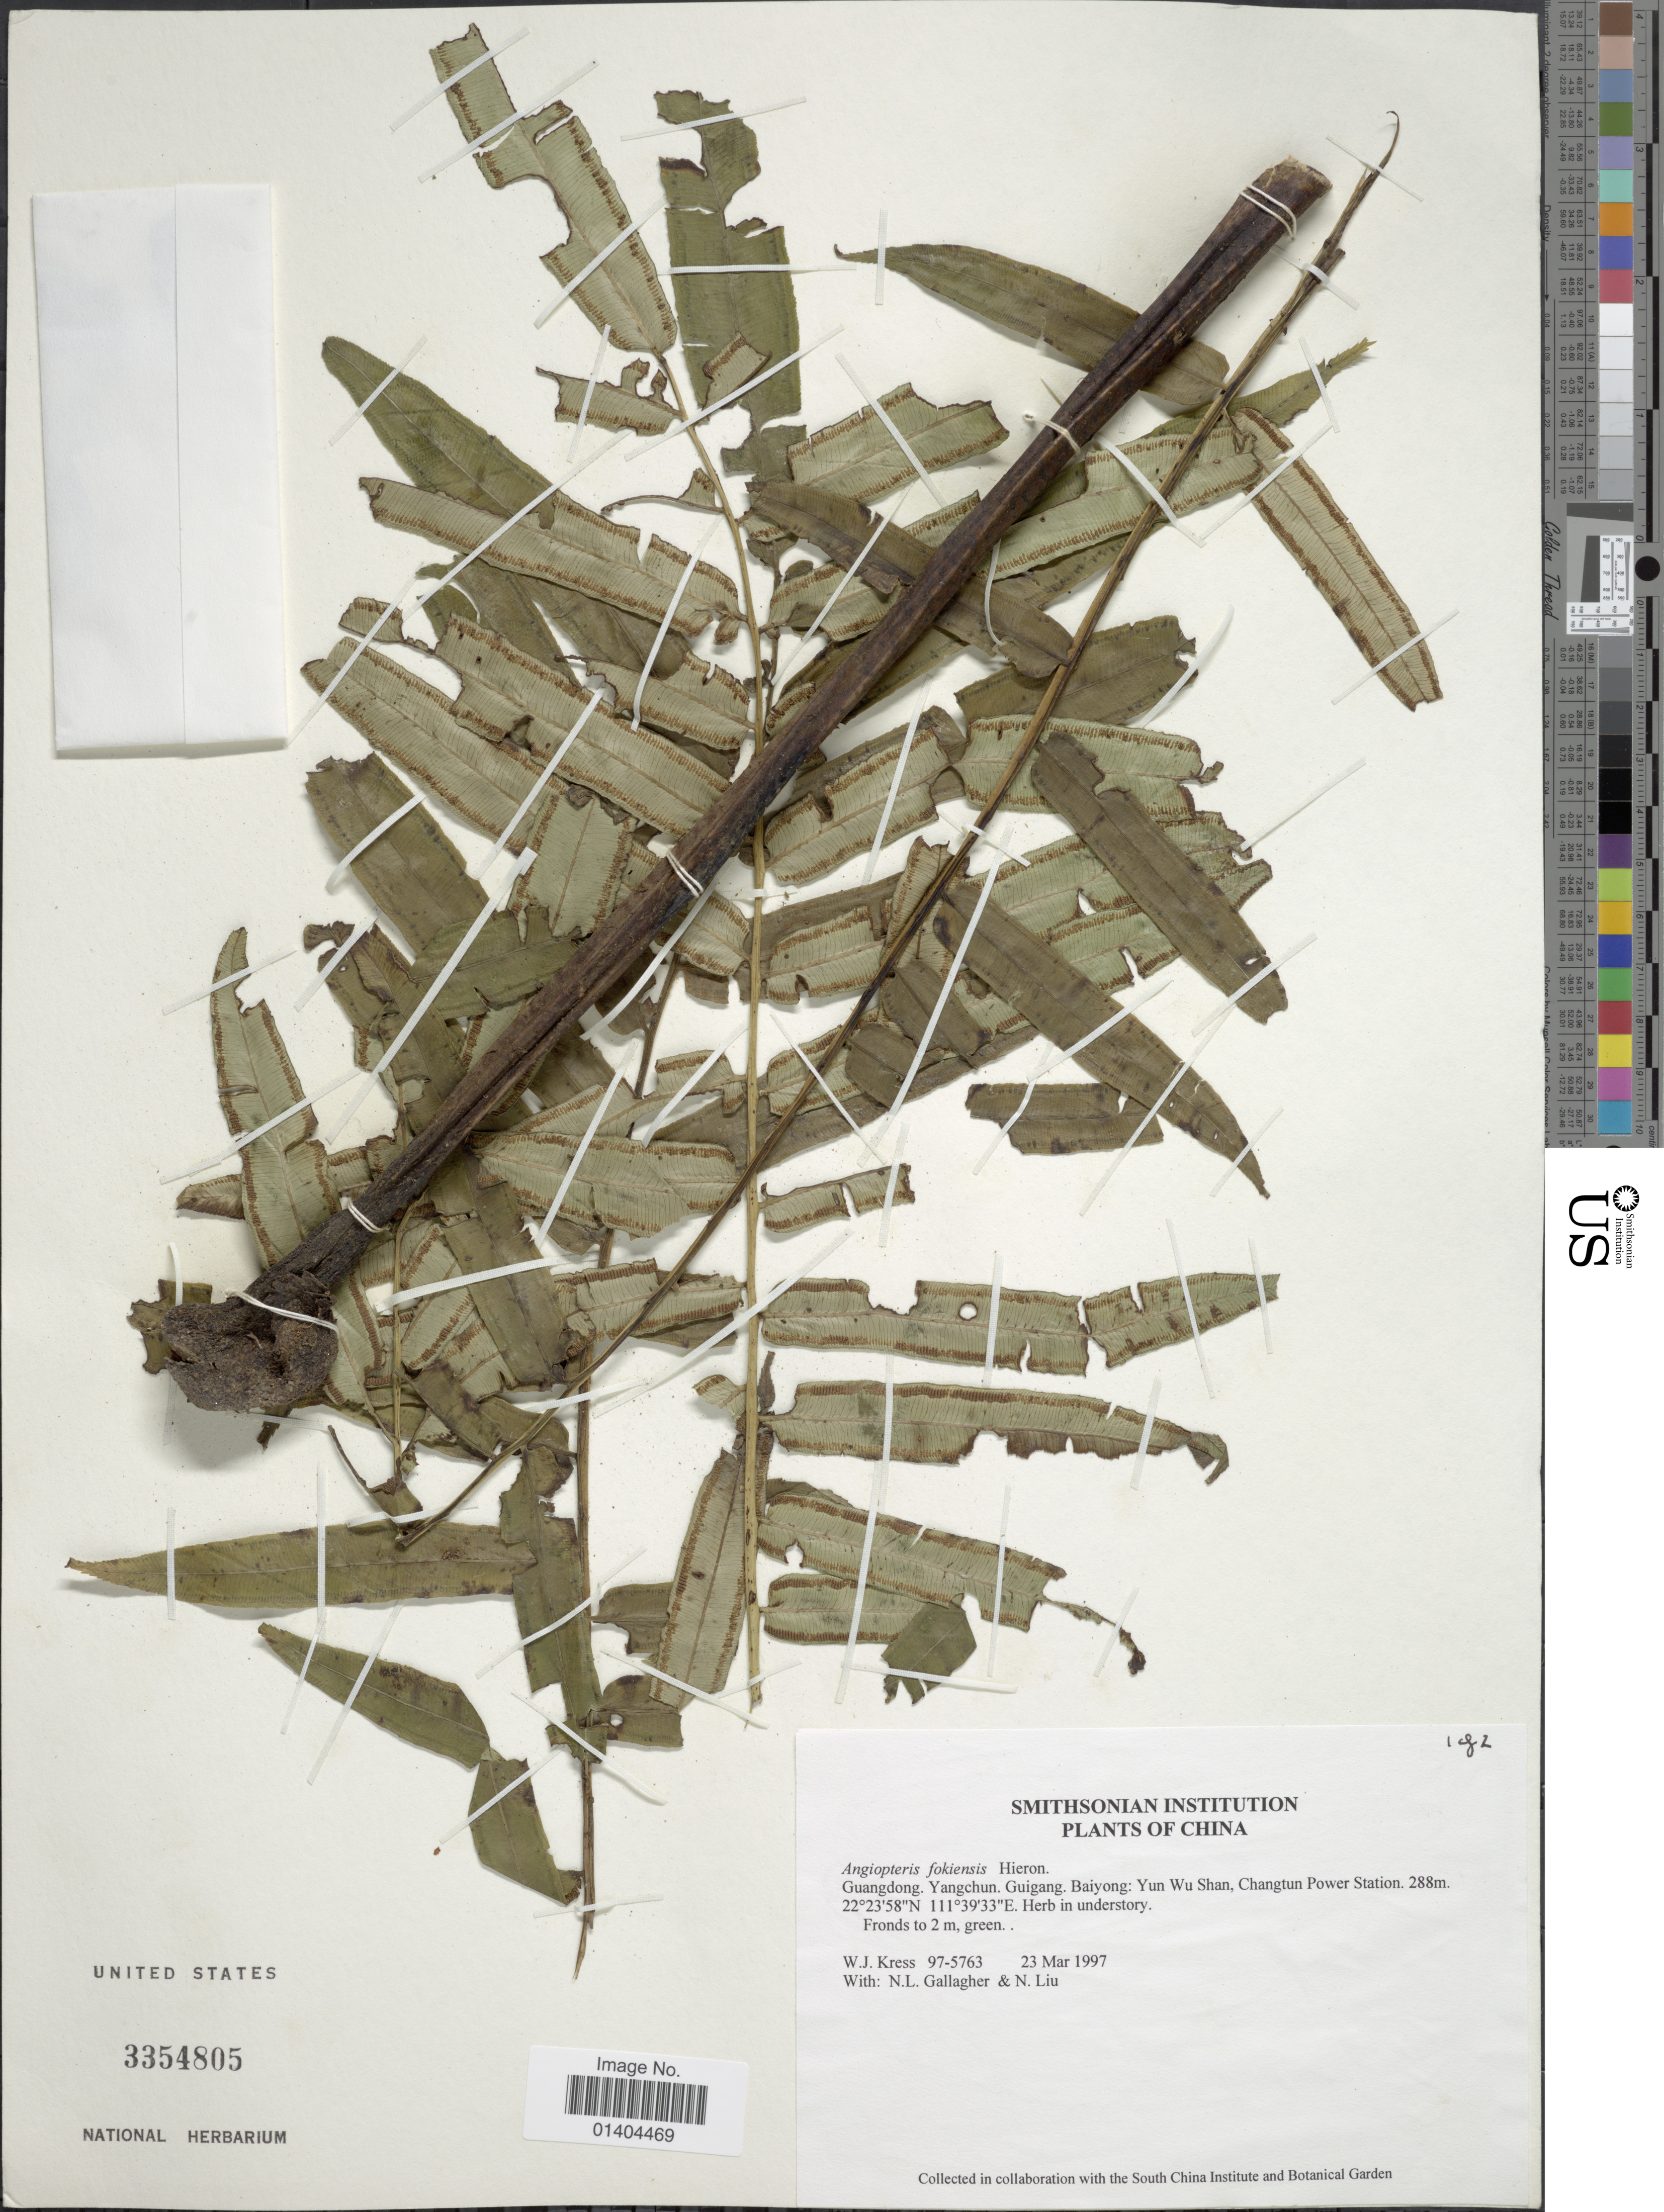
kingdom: Plantae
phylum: Tracheophyta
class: Polypodiopsida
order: Marattiales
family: Marattiaceae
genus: Angiopteris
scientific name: Angiopteris fokiensis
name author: Hieron.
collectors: W. J. Kress, N. L. Gallagher & N. Liu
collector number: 97-5763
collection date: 1997-03-23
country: China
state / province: Guangdong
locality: Yangchun: Guigang, Baiyong: Yun Wu Shan, Changtun Power Station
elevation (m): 288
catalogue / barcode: US 3354805